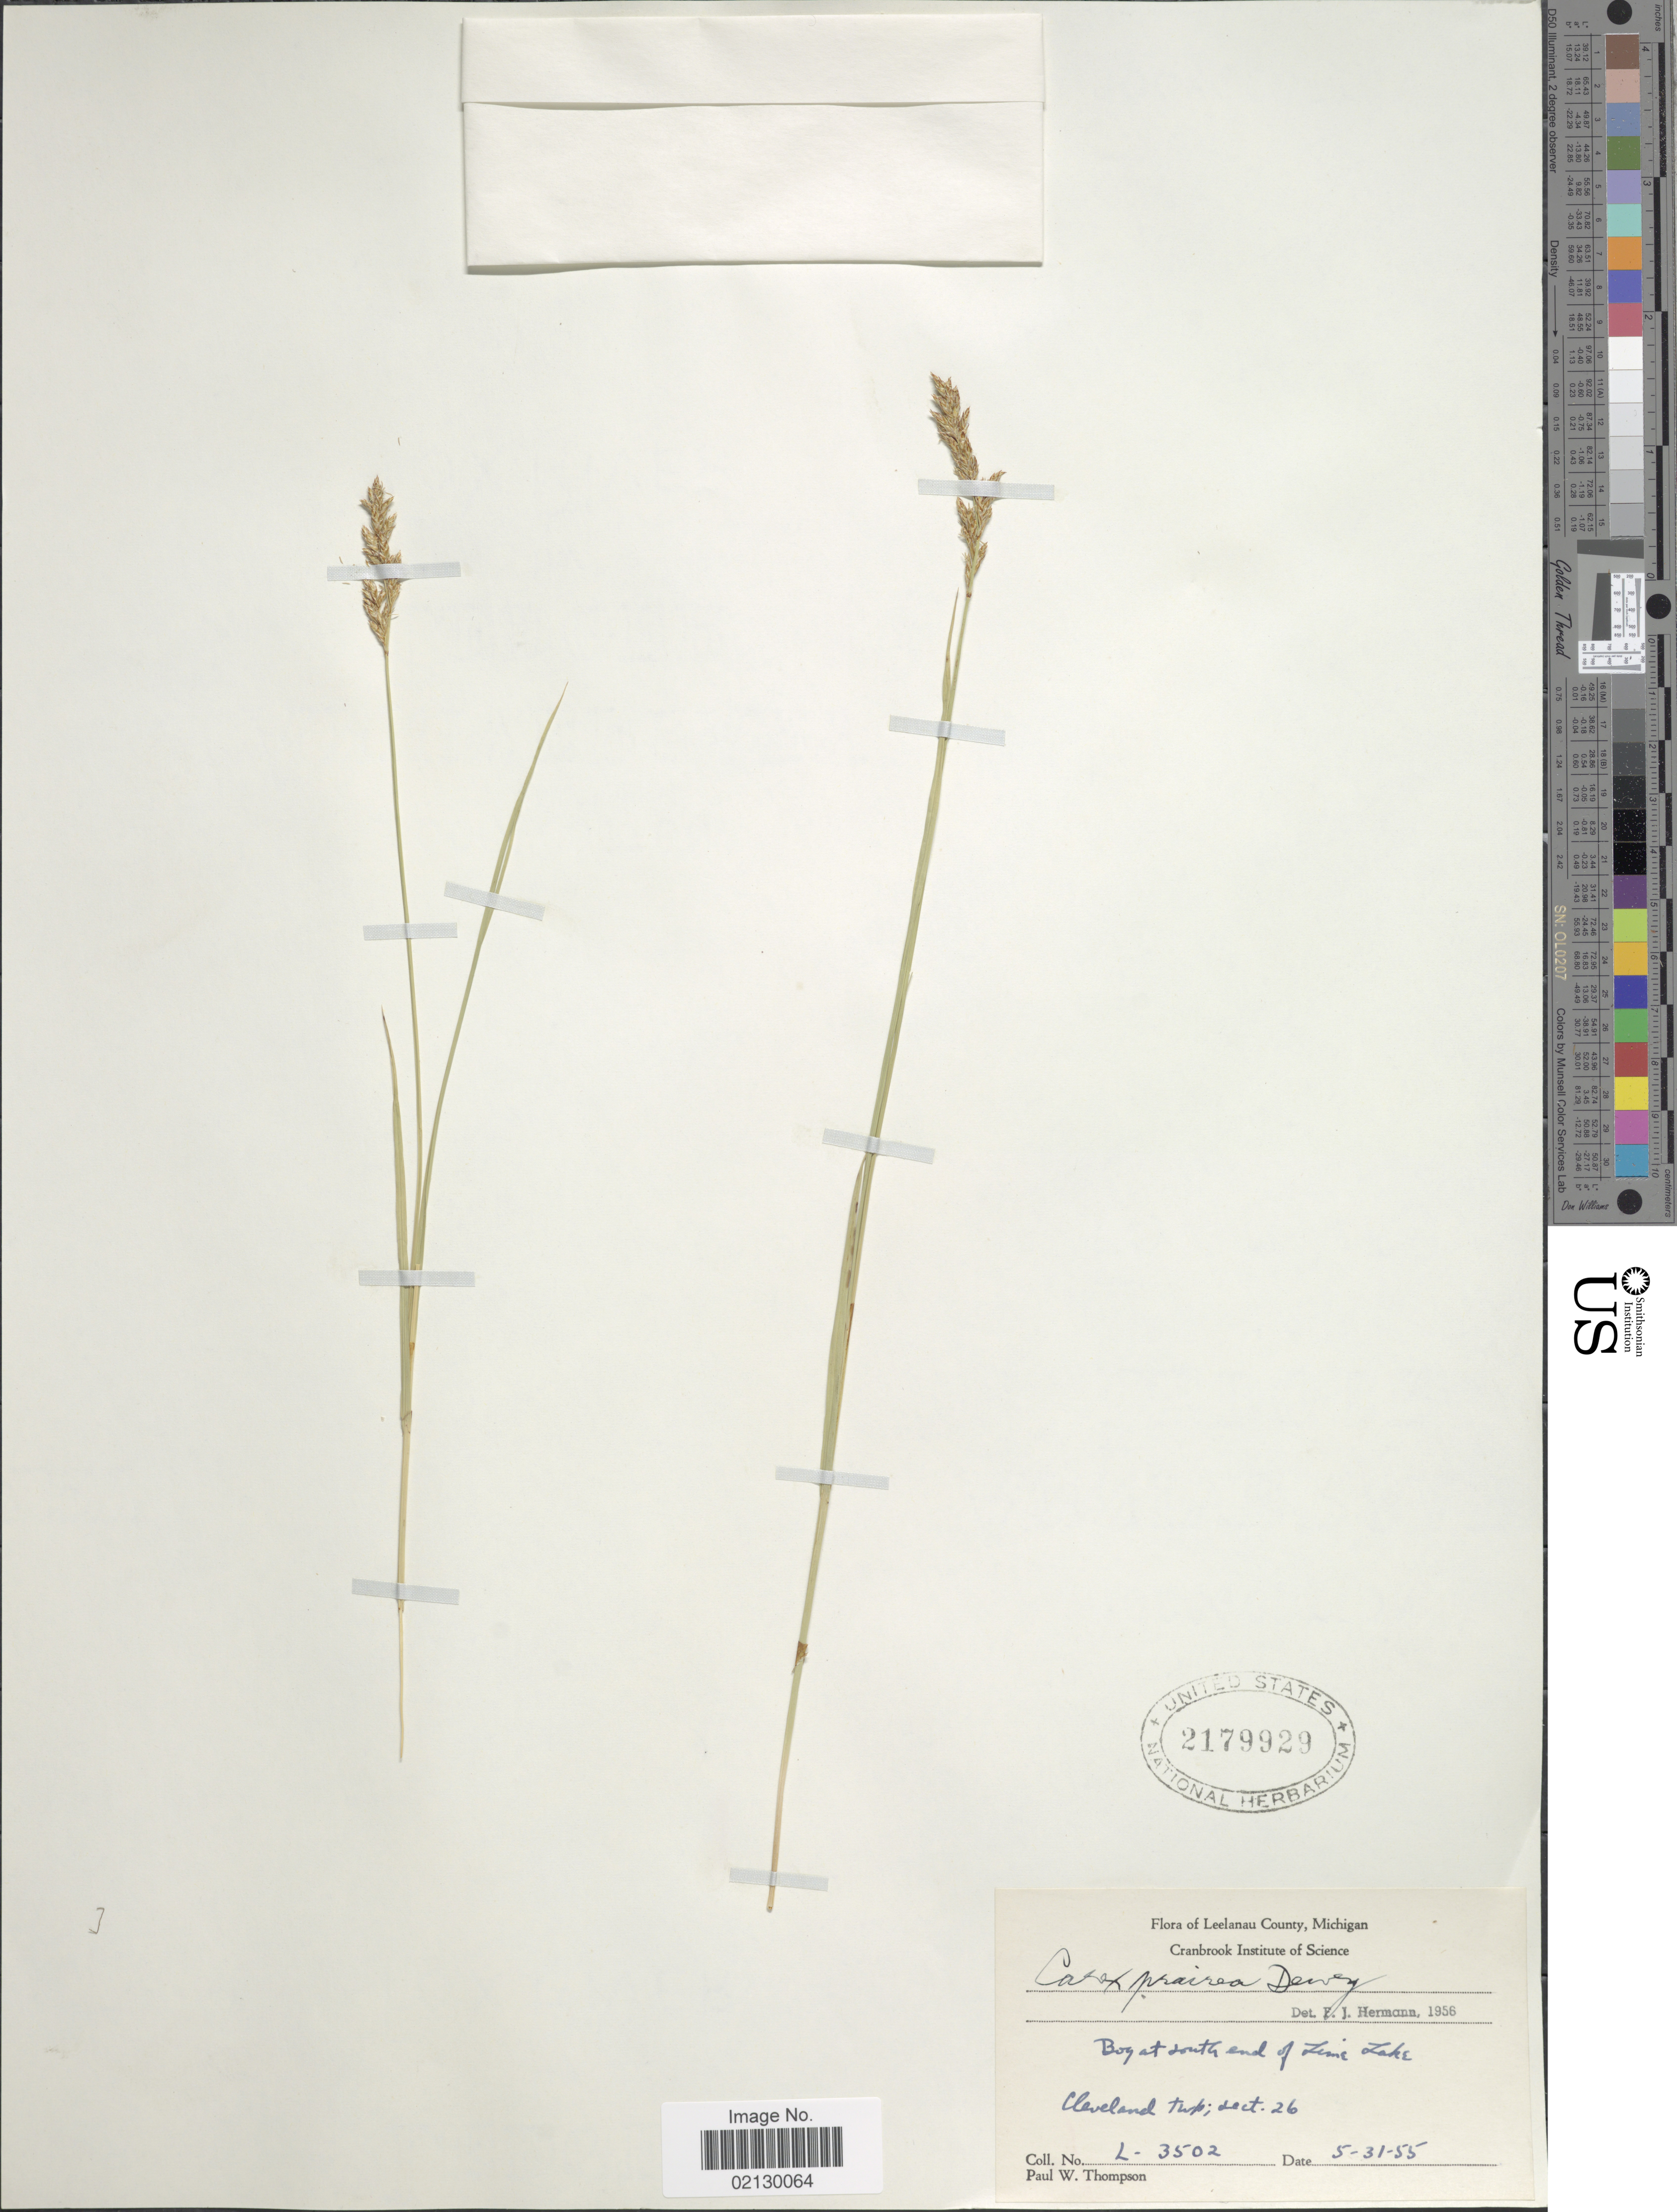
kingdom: Plantae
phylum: Tracheophyta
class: Liliopsida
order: Poales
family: Cyperaceae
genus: Carex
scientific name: Carex prairea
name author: Dewey ex Alph. Wood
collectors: P. Thompson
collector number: L-3502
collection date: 1955-05-31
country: United States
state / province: Michigan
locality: Leelanau County, Bog at south end of Lime Lake, Cleveland twp; sect. 26.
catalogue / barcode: US 2179929